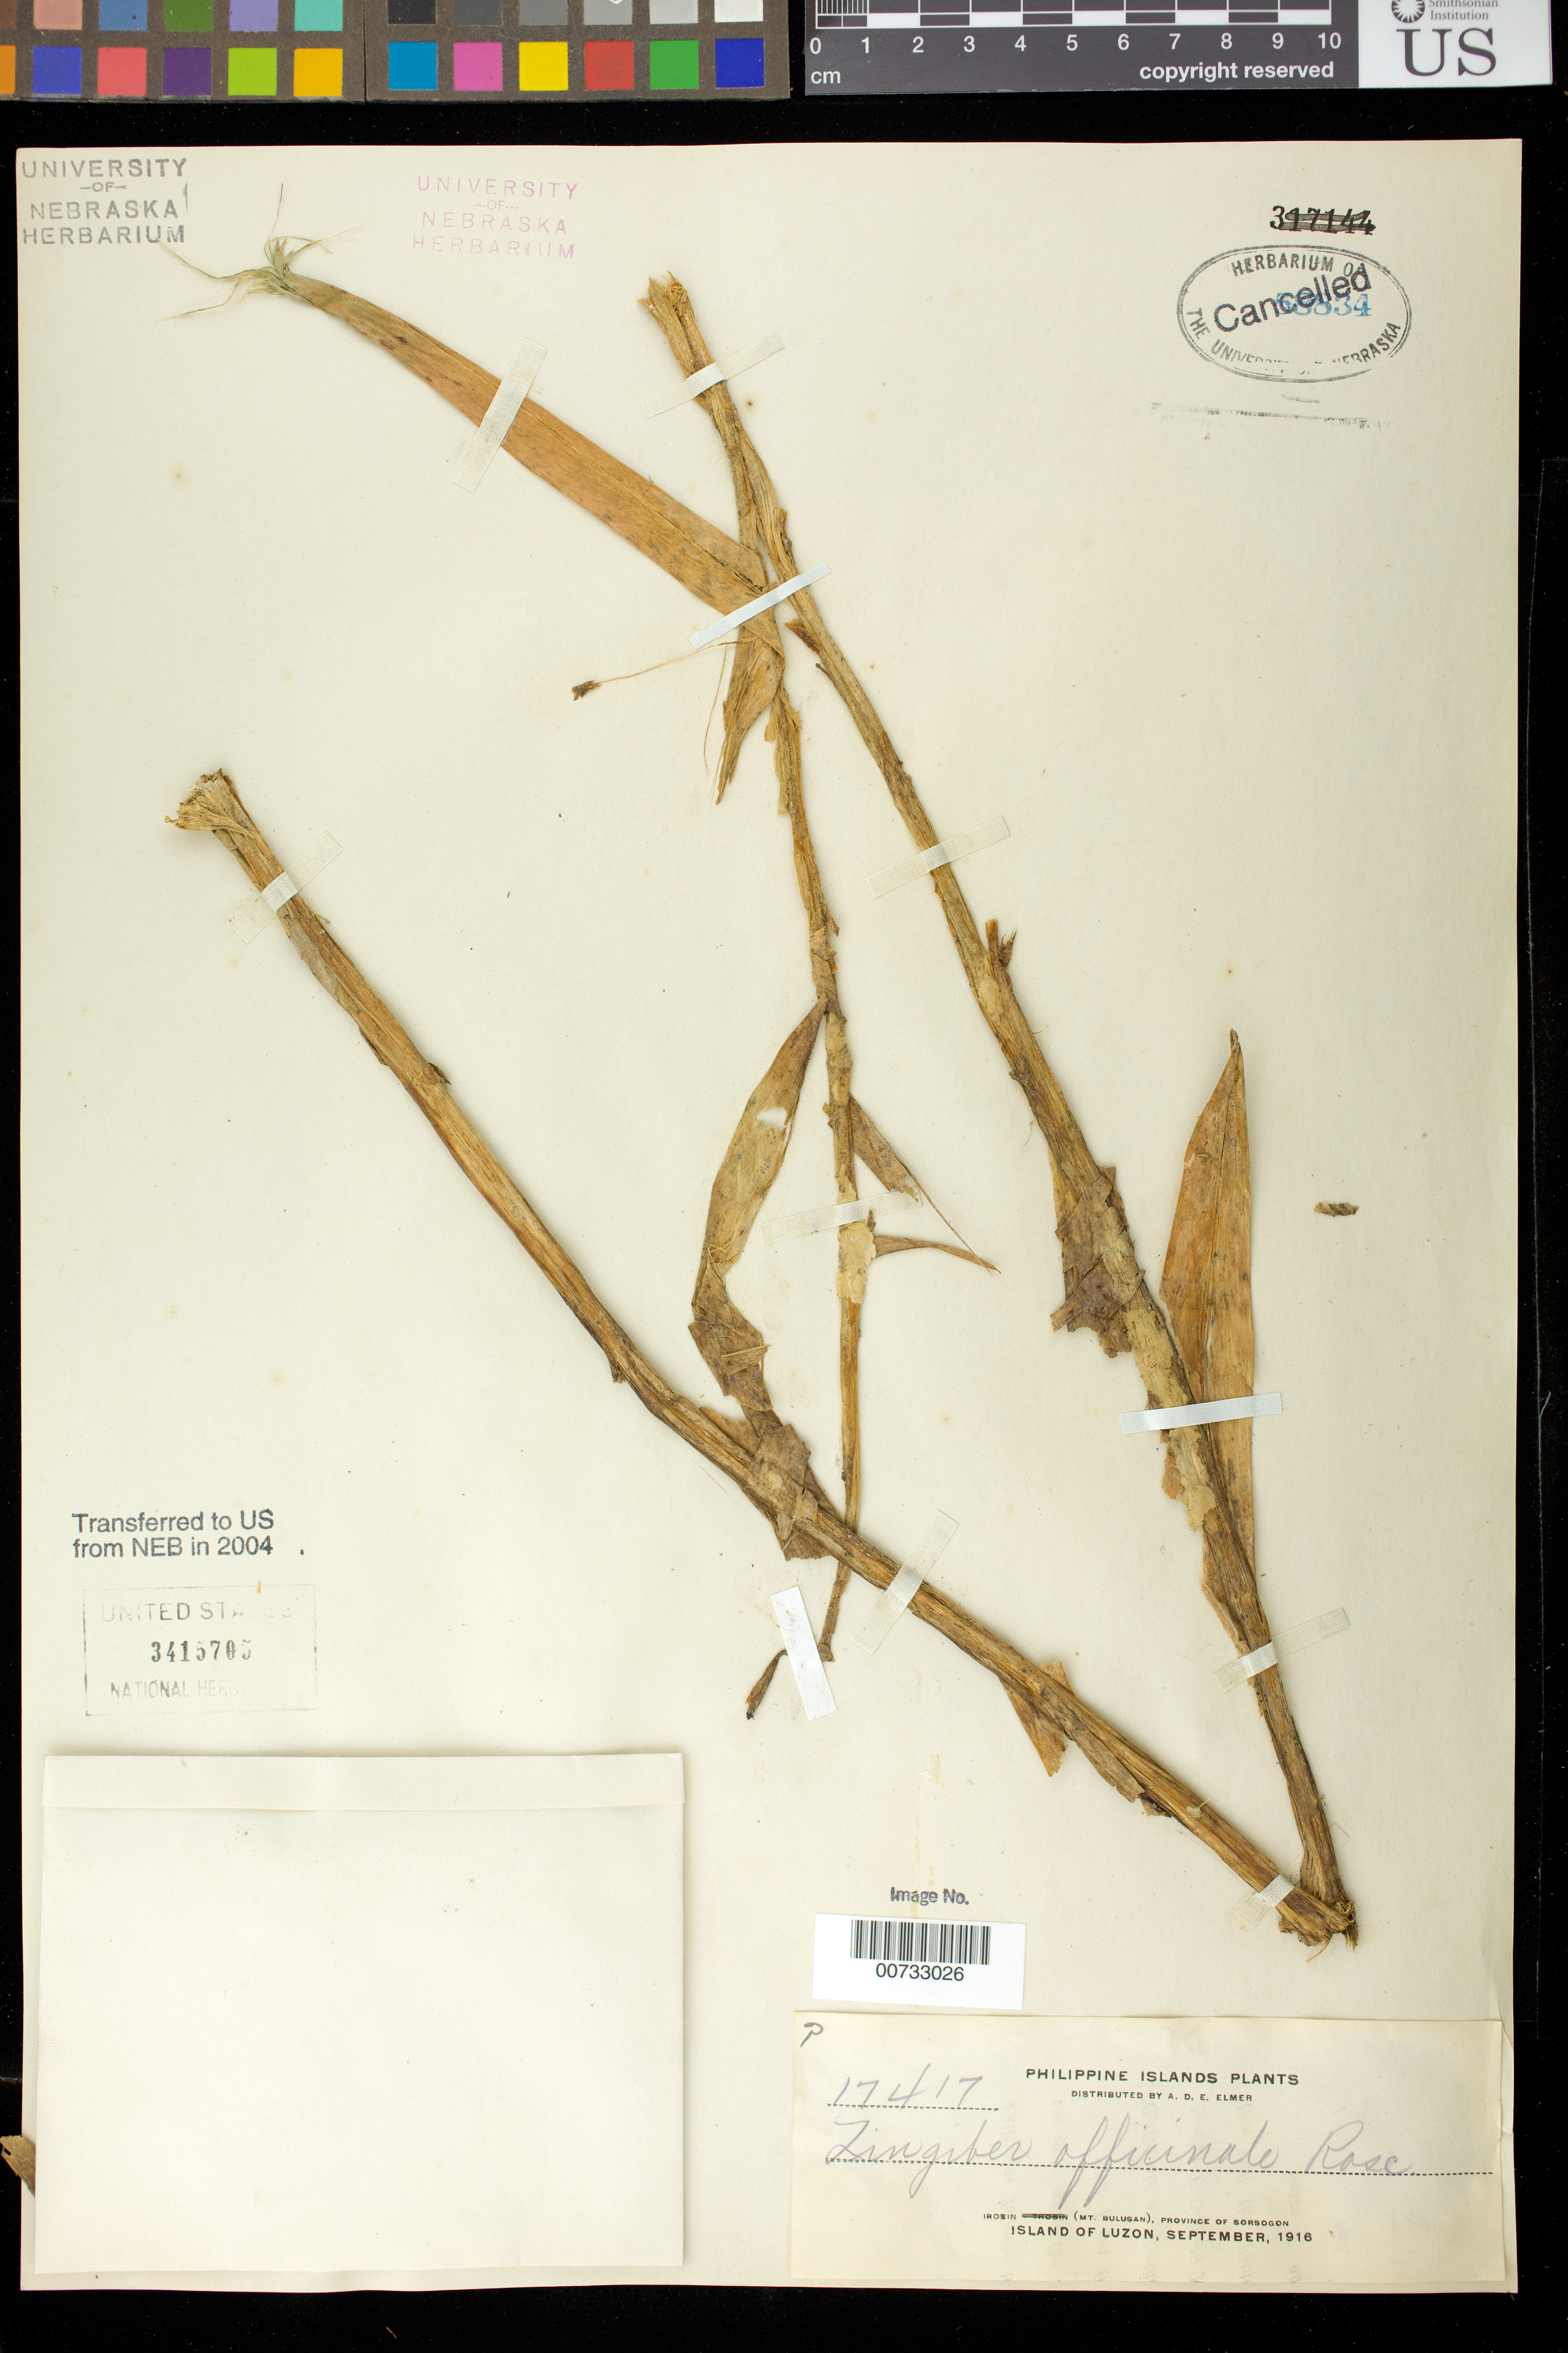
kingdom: Plantae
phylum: Tracheophyta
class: Liliopsida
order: Zingiberales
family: Zingiberaceae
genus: Zingiber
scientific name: Zingiber officinale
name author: Roscoe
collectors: A. D. E. Elmer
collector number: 17417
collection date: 1916-09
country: Philippines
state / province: Bicol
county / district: Sorsogon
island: Luzon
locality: Irosin (Mt. Bulusan)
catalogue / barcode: US 3415705